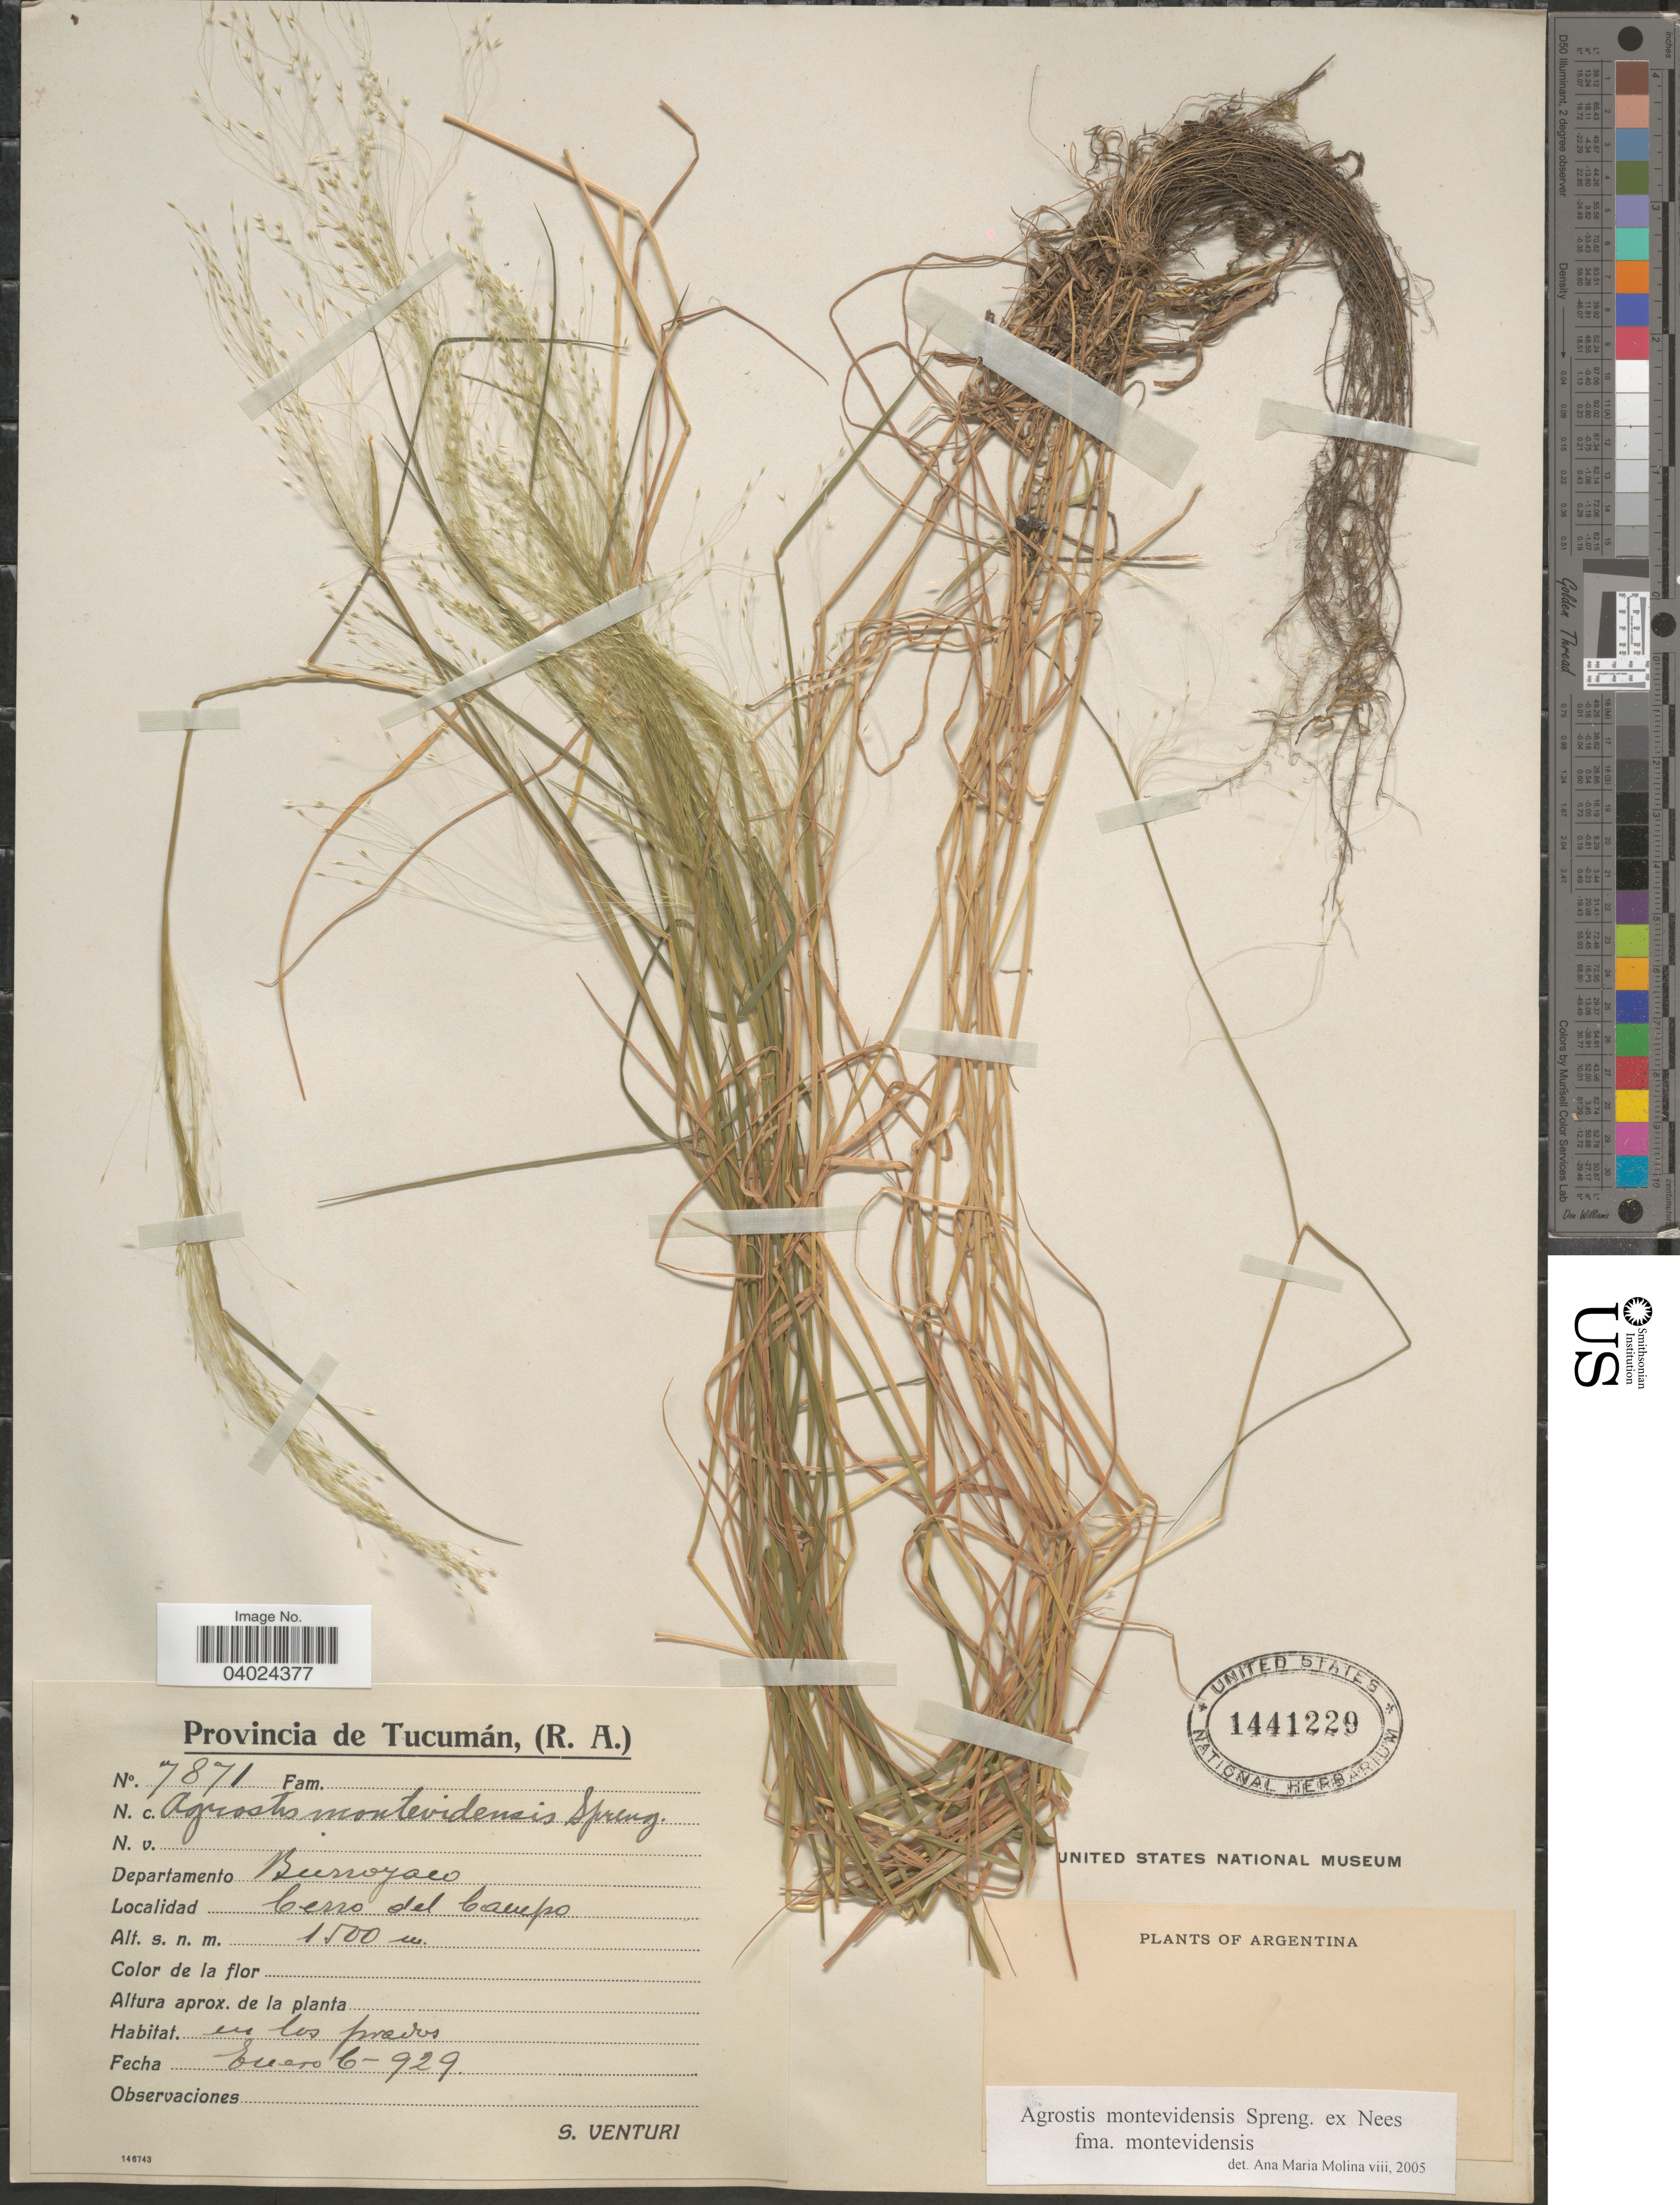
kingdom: Plantae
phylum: Tracheophyta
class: Liliopsida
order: Poales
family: Poaceae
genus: Agrostis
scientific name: Agrostis montevidensis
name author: A. Spreng. ex Nees in Mart.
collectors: S. Venturi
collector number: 7871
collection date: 1929-01-06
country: Argentina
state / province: Tucuman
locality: Departamento Burruyacú. Cerro del Campo.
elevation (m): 1500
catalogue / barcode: US 1441229